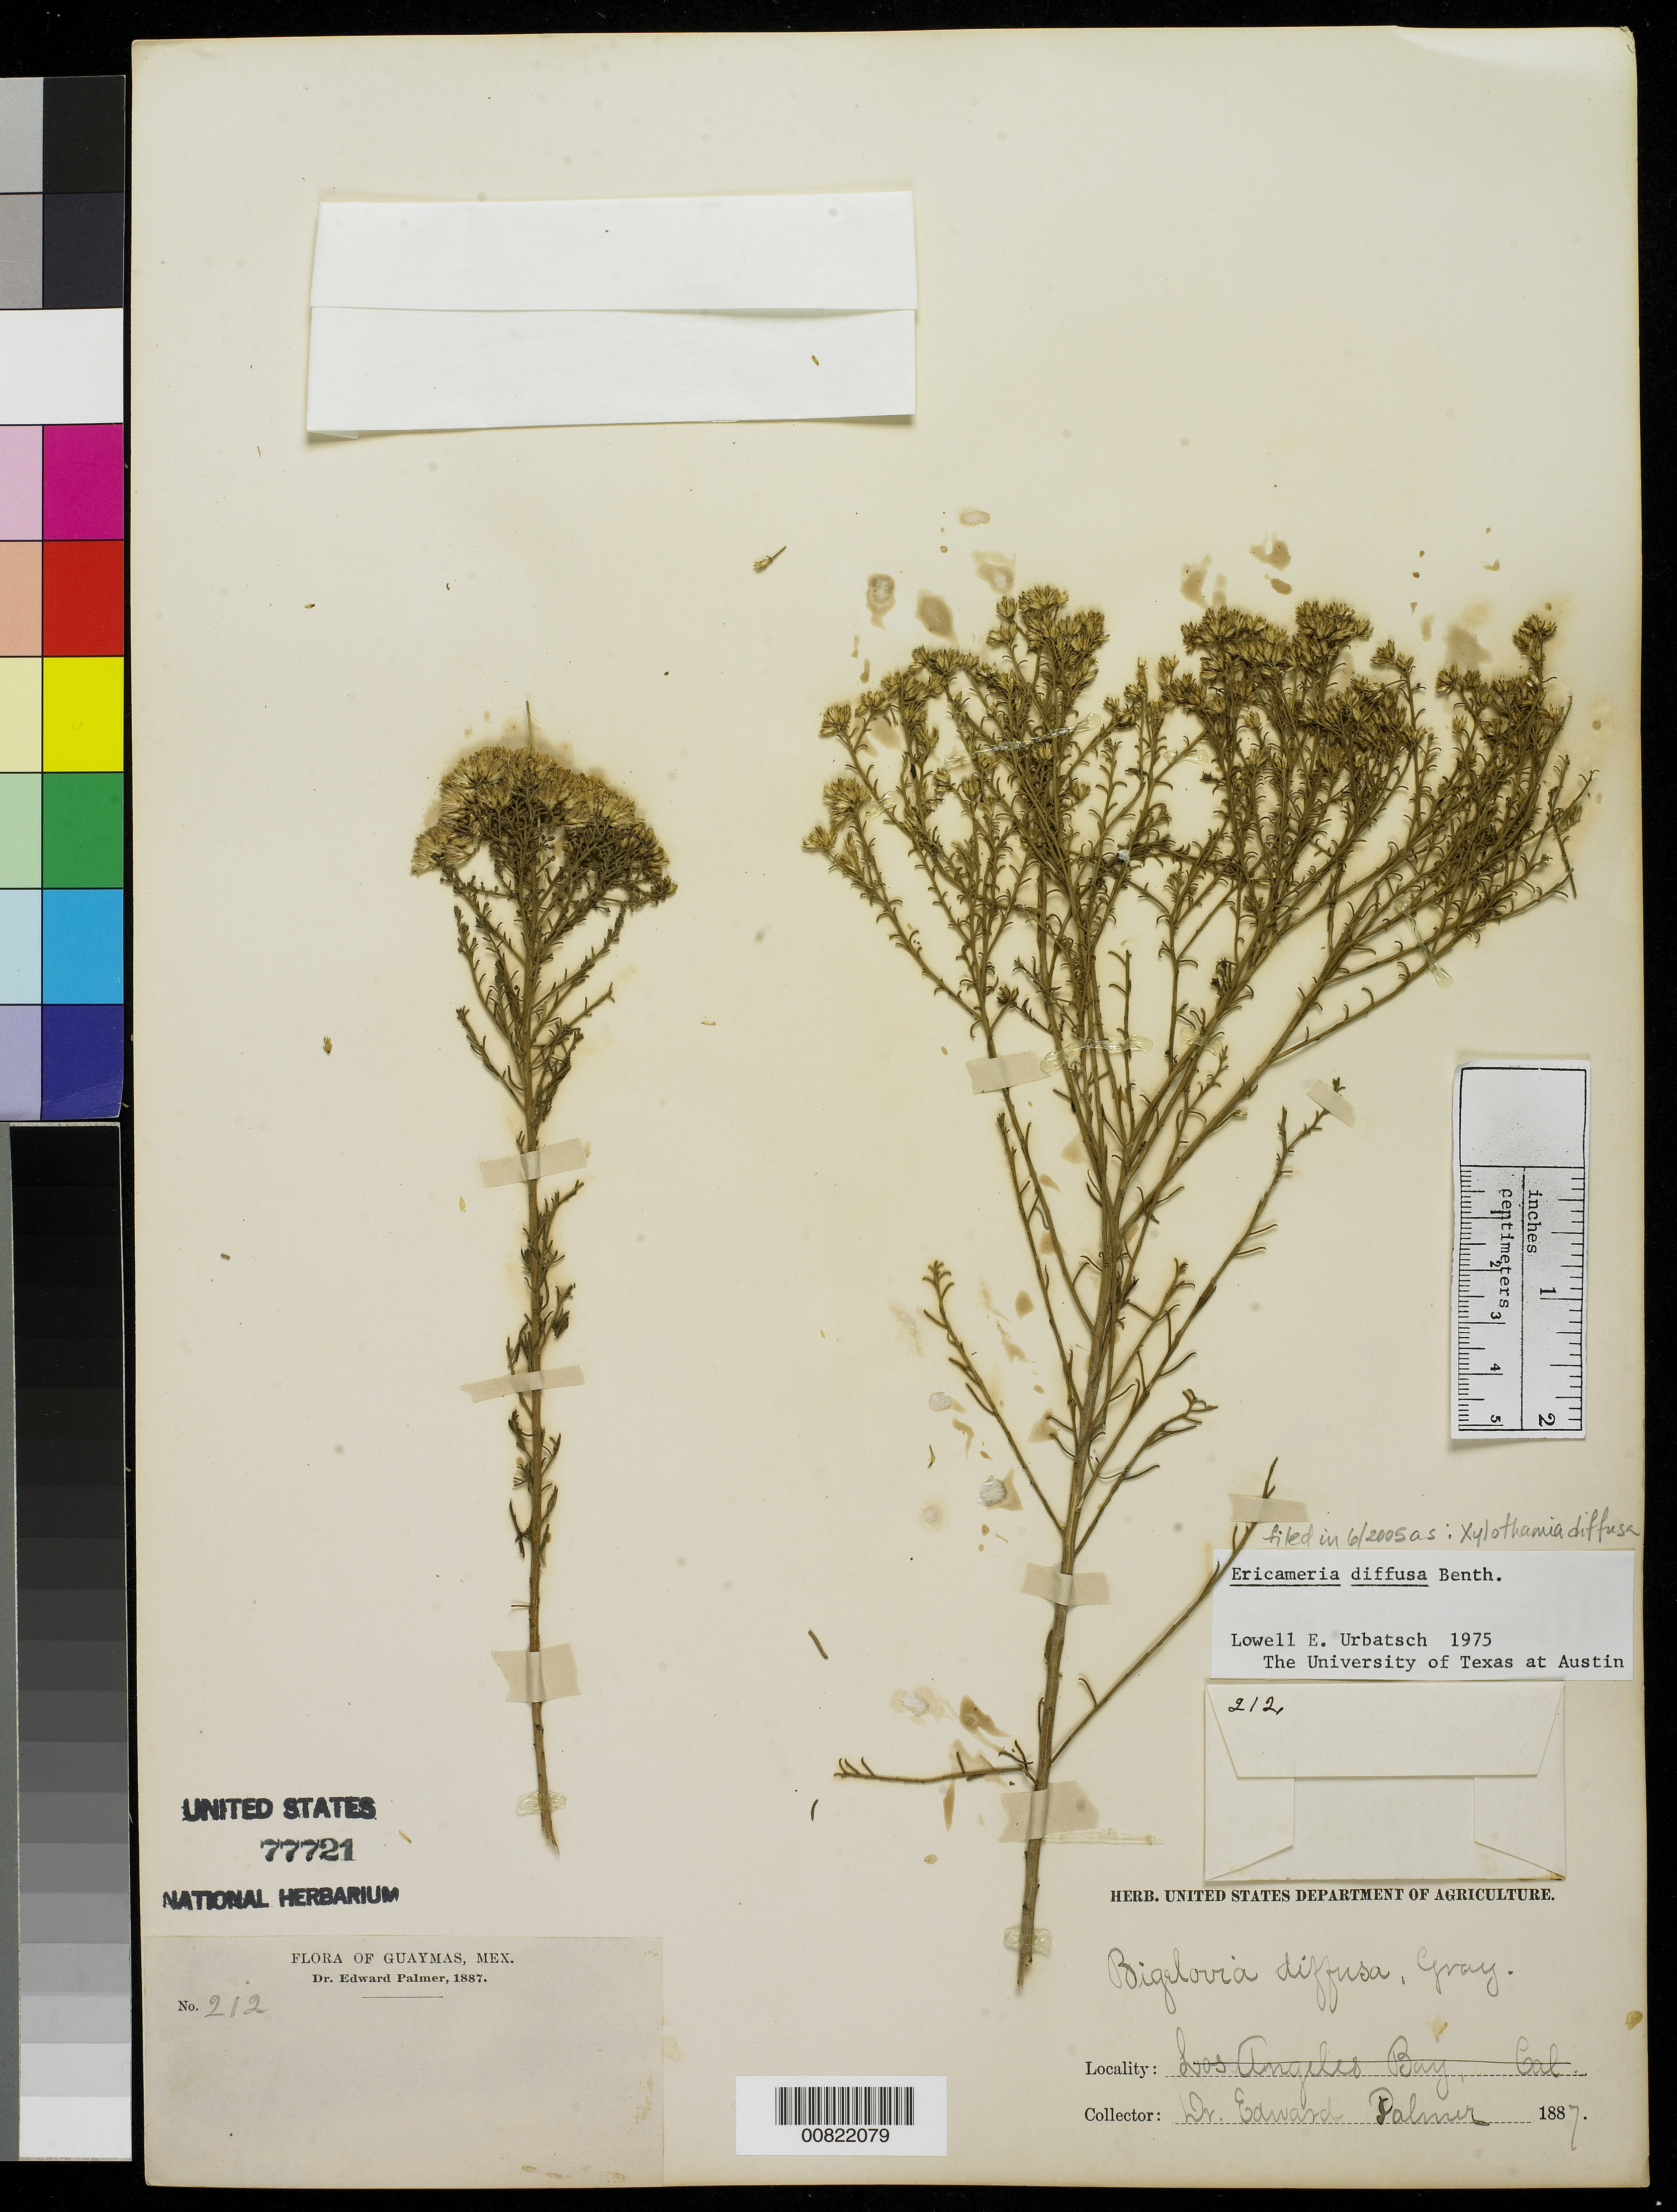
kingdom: Plantae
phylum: Tracheophyta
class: Magnoliopsida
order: Asterales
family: Asteraceae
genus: Xylothamia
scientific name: Xylothamia diffusa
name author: (Benth.) G.L. Nesom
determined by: Urbatsch, Lowell E., Curator (LSU), Louisiana State University (UNITED STATES)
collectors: E. Palmer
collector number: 212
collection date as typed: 1887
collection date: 1887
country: Mexico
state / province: Sonora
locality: Guaymas, Sonora.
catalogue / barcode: US 77721